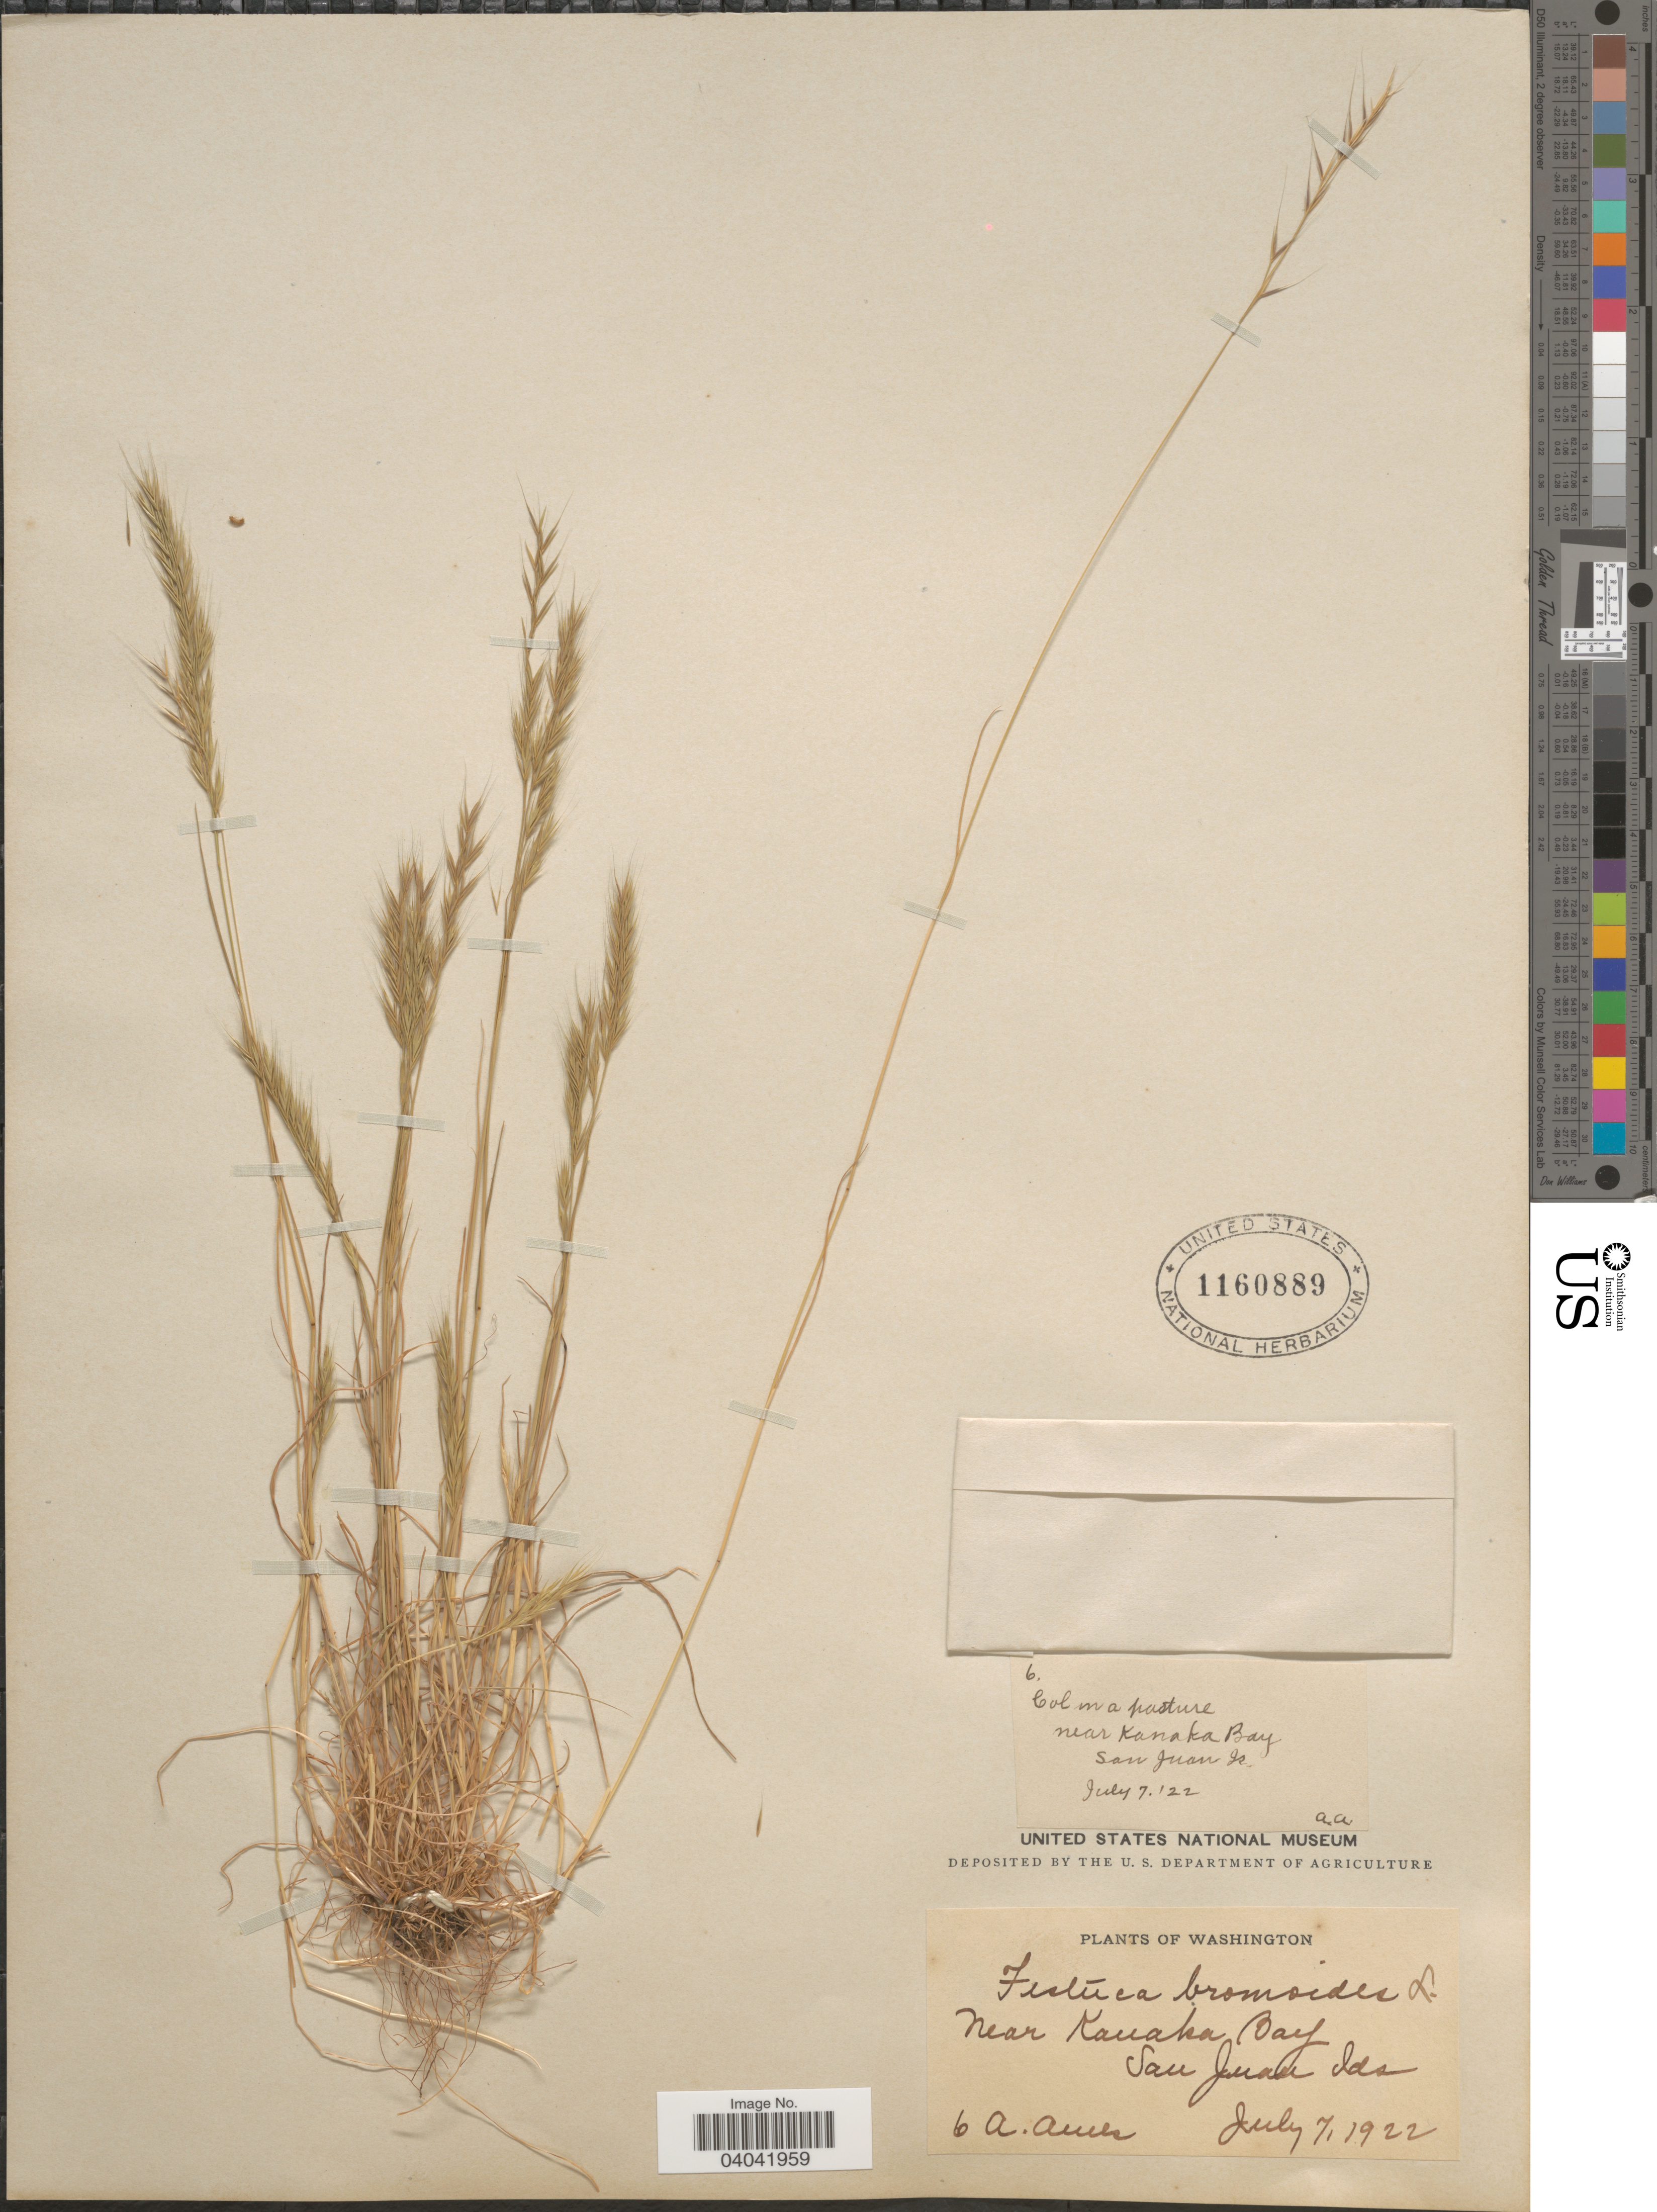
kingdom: Plantae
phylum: Tracheophyta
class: Liliopsida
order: Poales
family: Poaceae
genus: Festuca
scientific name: Festuca bromoides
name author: L.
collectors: A. Ames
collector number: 6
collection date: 1922-07-07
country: United States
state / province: Washington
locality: Near Kanaka Bay. San Juan Ids.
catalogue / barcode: US 1160889